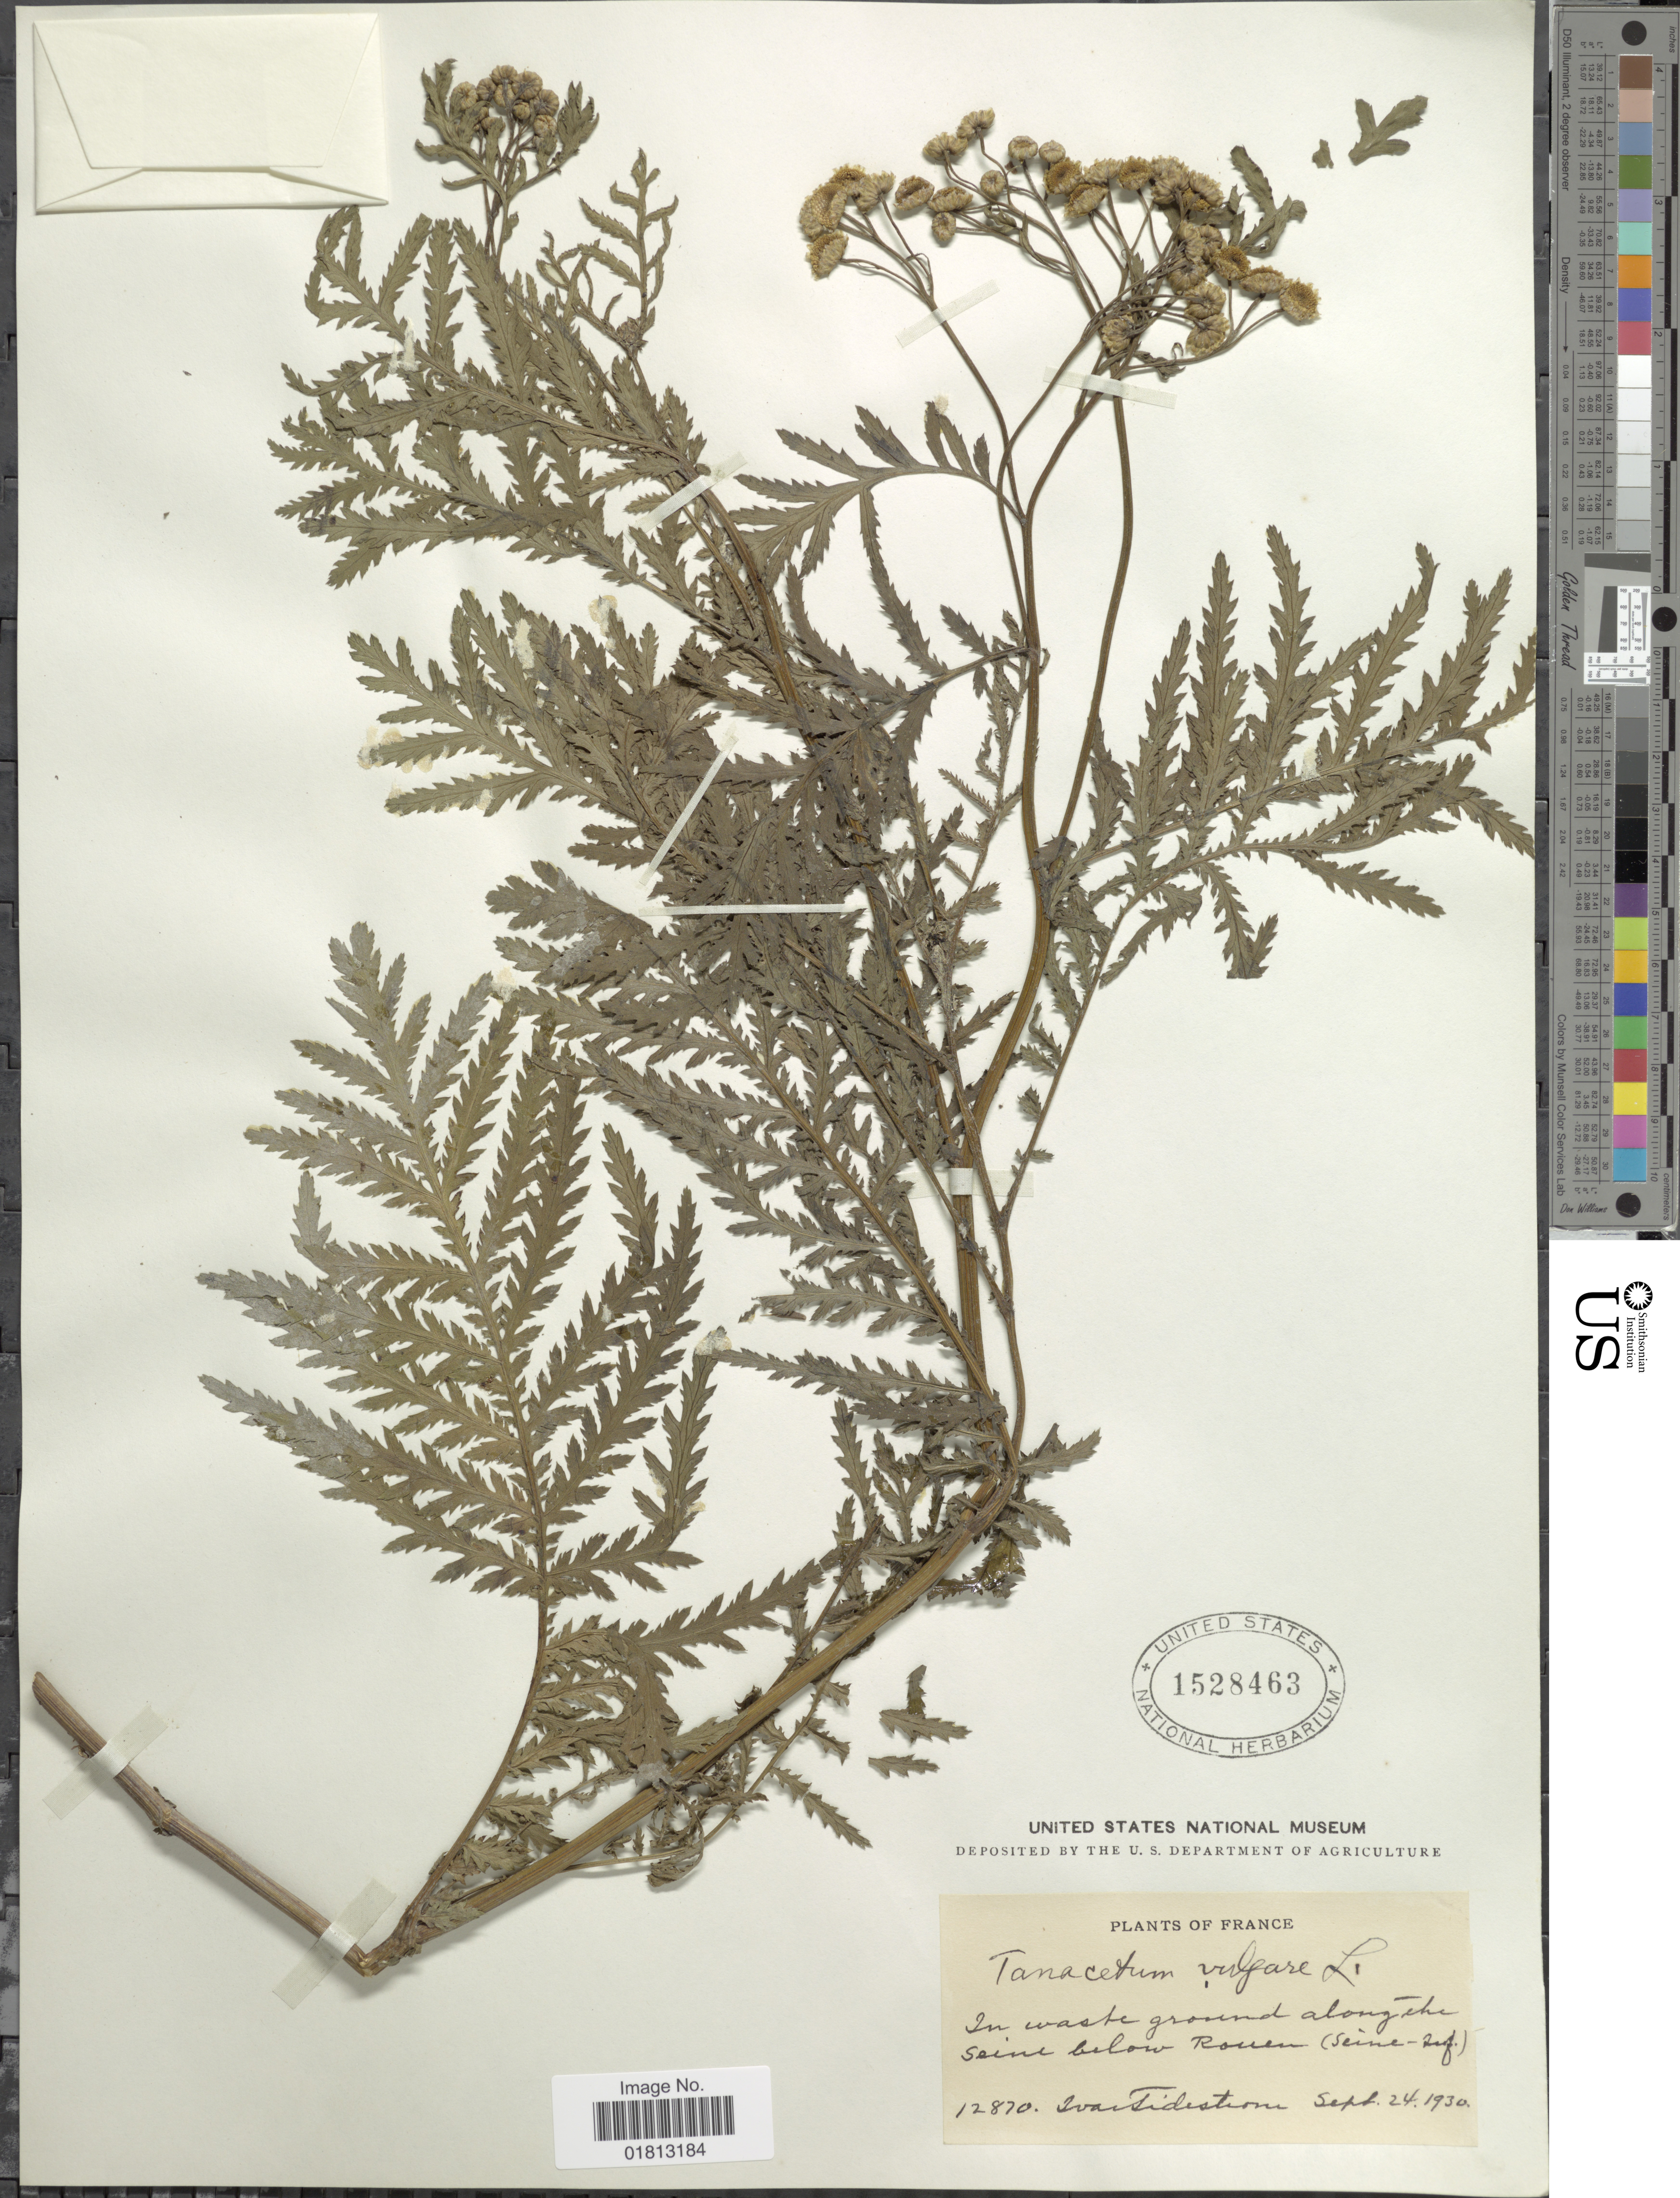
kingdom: Plantae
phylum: Tracheophyta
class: Magnoliopsida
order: Asterales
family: Asteraceae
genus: Tanacetum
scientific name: Tanacetum vulgare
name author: L.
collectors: I. F. Tidestrom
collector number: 12870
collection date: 1930-09-24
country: France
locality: In waste ground along the Seine below Rouen (Seine-Zerf)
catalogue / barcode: US 1528463